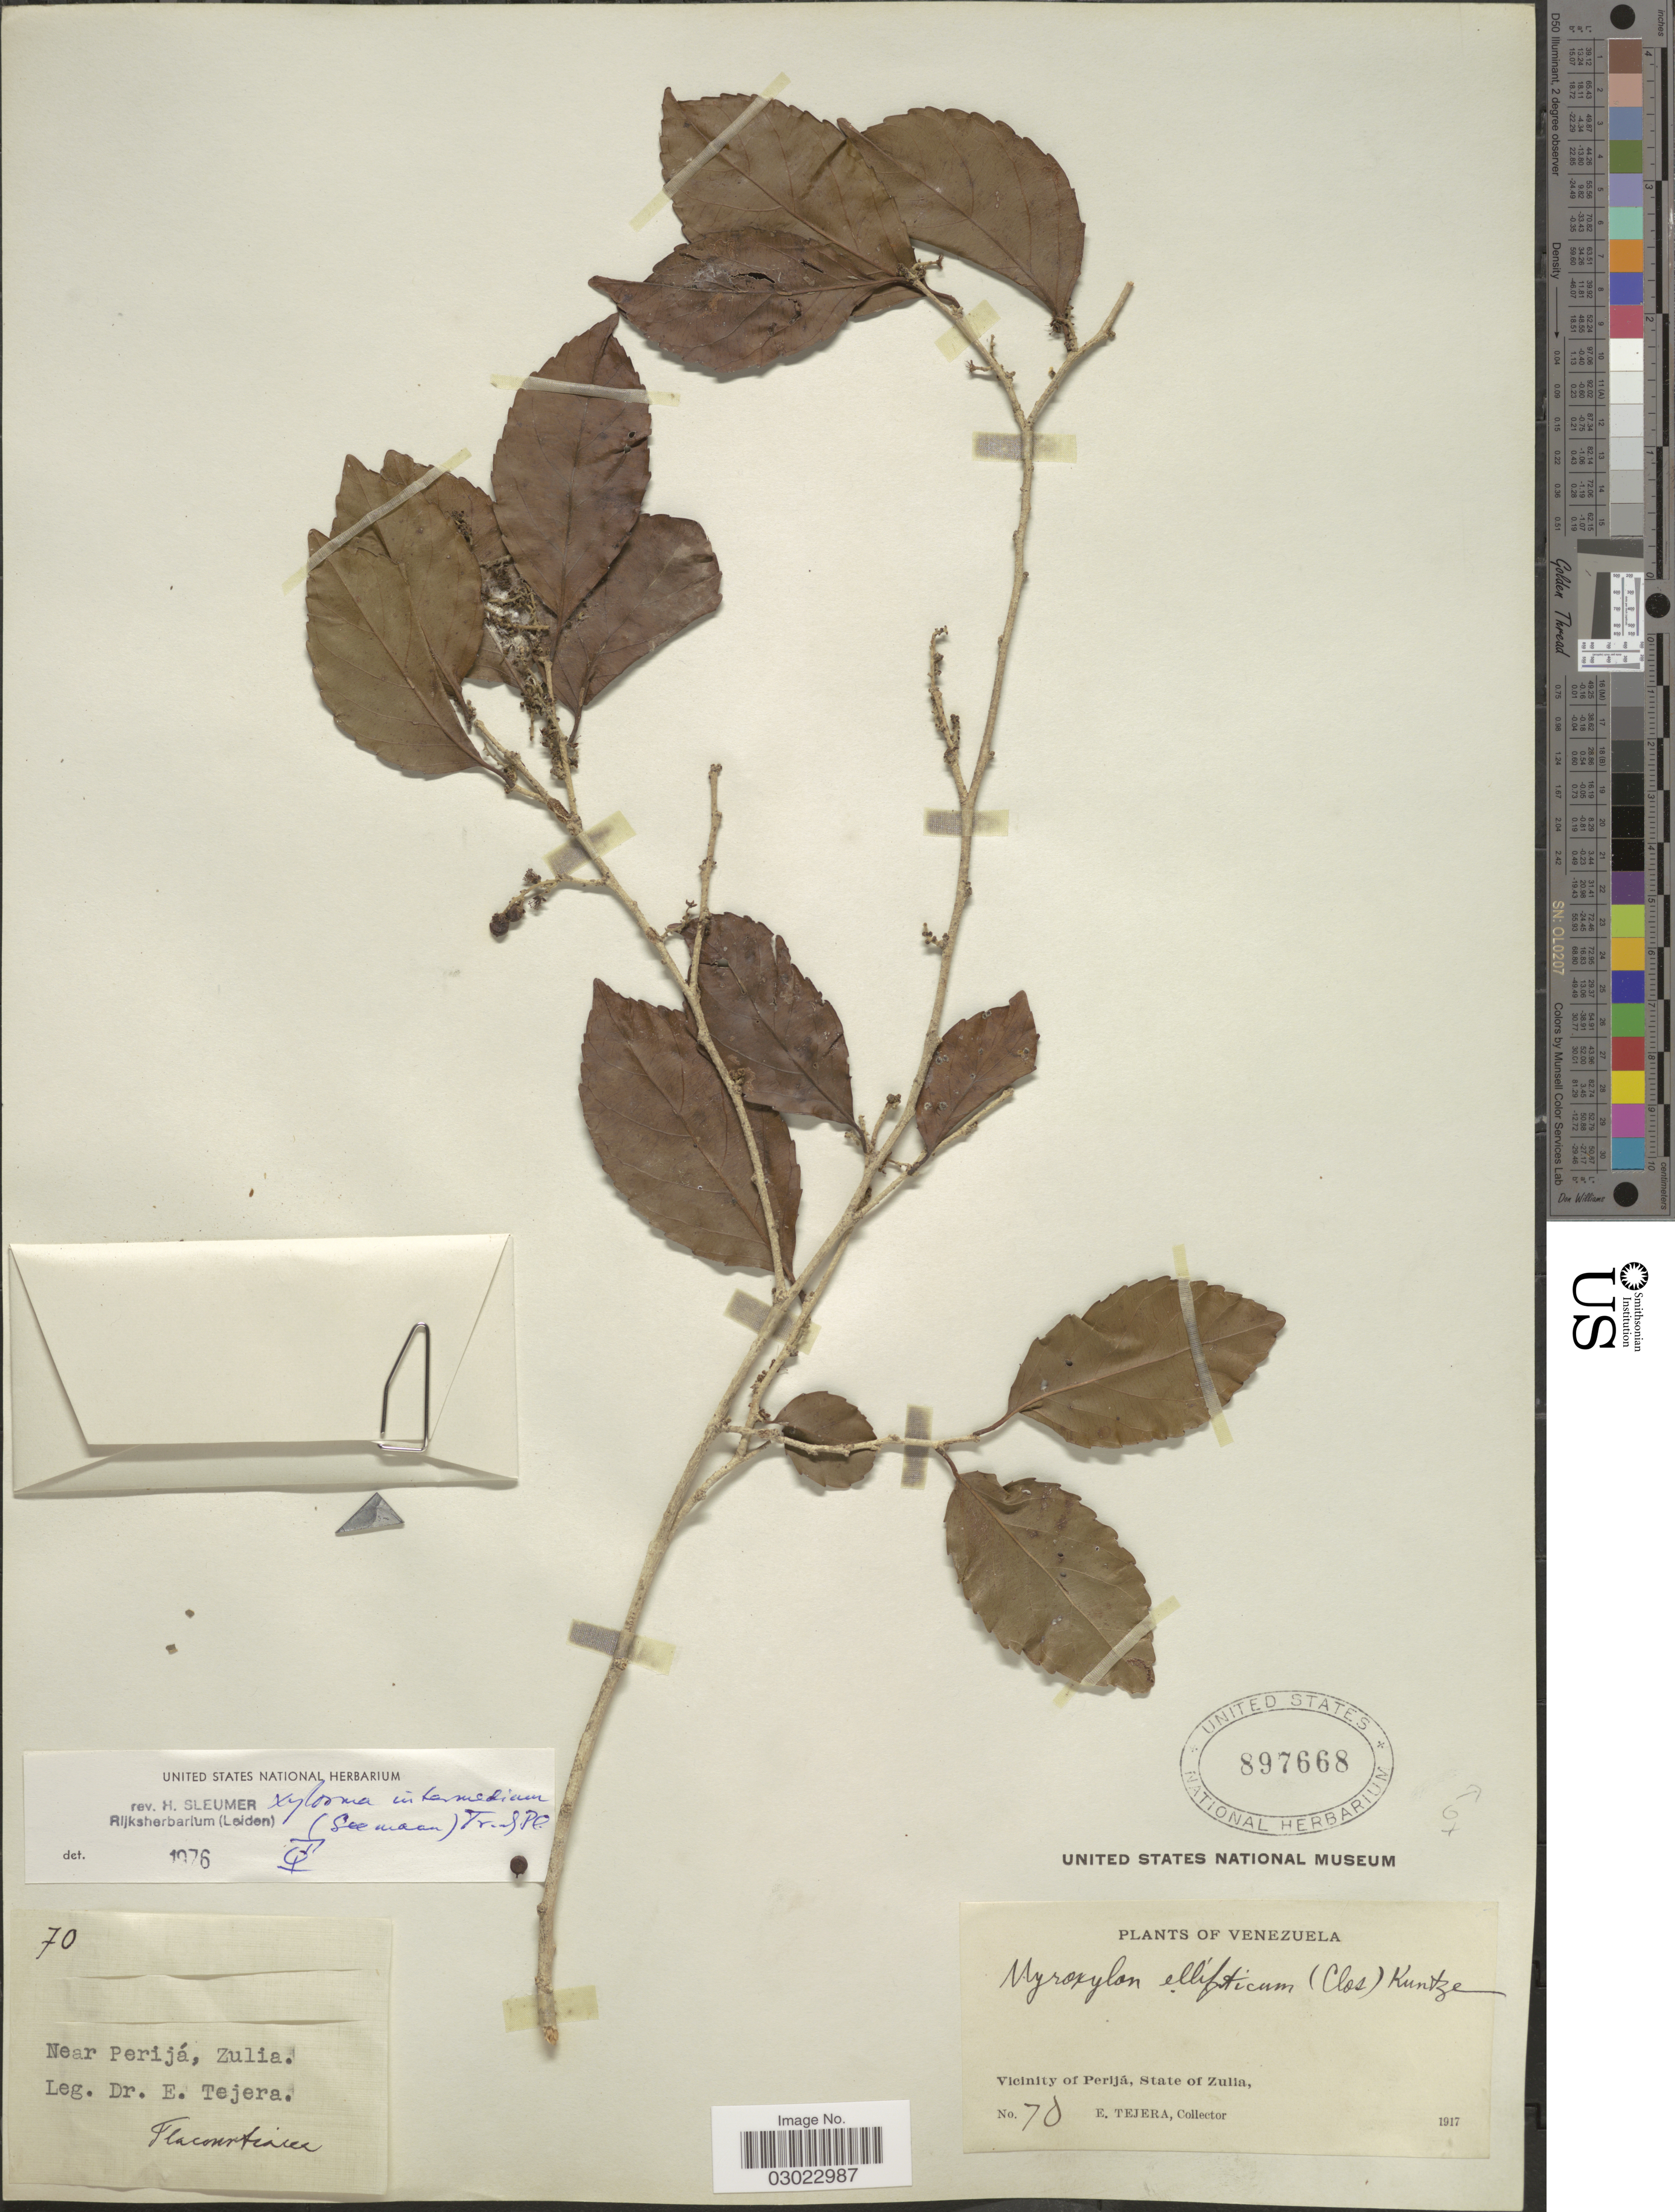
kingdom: Plantae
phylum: Tracheophyta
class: Magnoliopsida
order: Malpighiales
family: Salicaceae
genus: Xylosma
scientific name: Xylosma intermedia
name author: (Seem.) Triana & Planch.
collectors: E. Tejera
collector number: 70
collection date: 1917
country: Venezuela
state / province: Zulia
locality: Vicinity of Perijá. Near Perijá.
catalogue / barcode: US 897668